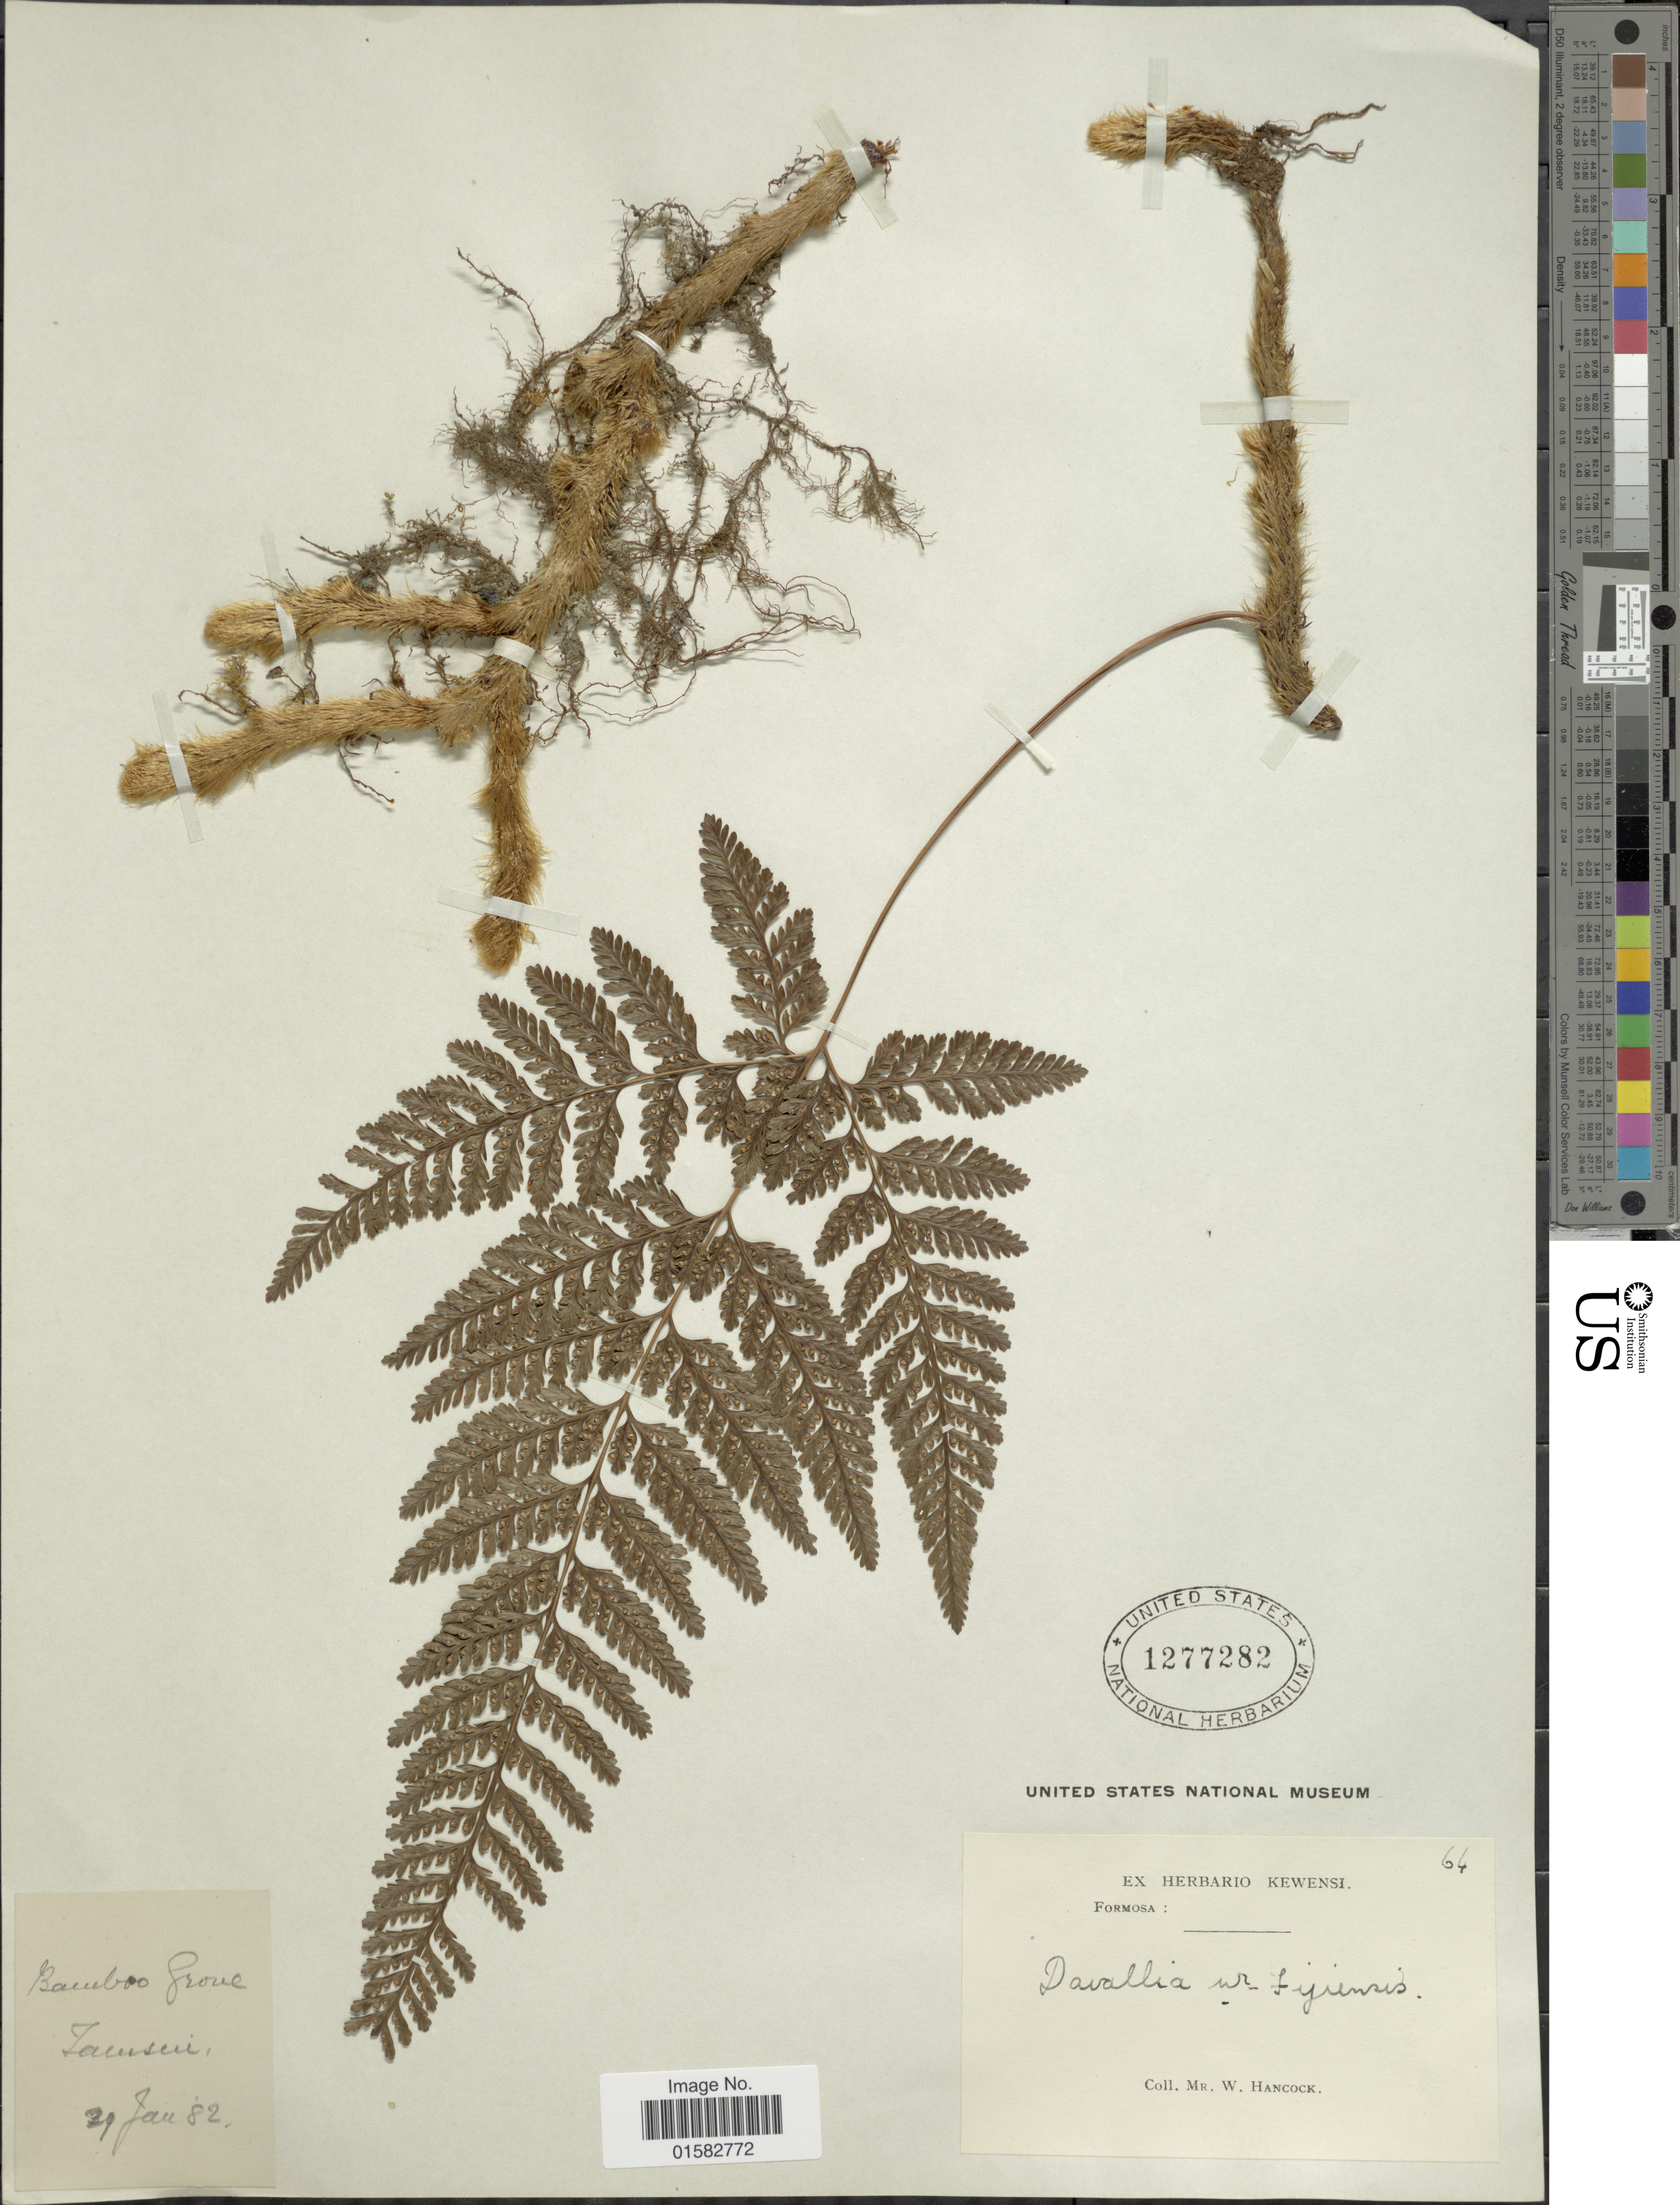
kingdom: Plantae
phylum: Tracheophyta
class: Polypodiopsida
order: Polypodiales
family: Davalliaceae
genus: Davallia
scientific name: Davallia griffithiana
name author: Hook.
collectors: W. Hancock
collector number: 64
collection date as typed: Transcribed d/m/y: 29/1/82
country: Taiwan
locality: Formosa, Baubao grovem Jeansei [interpreted]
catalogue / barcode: US 1277282